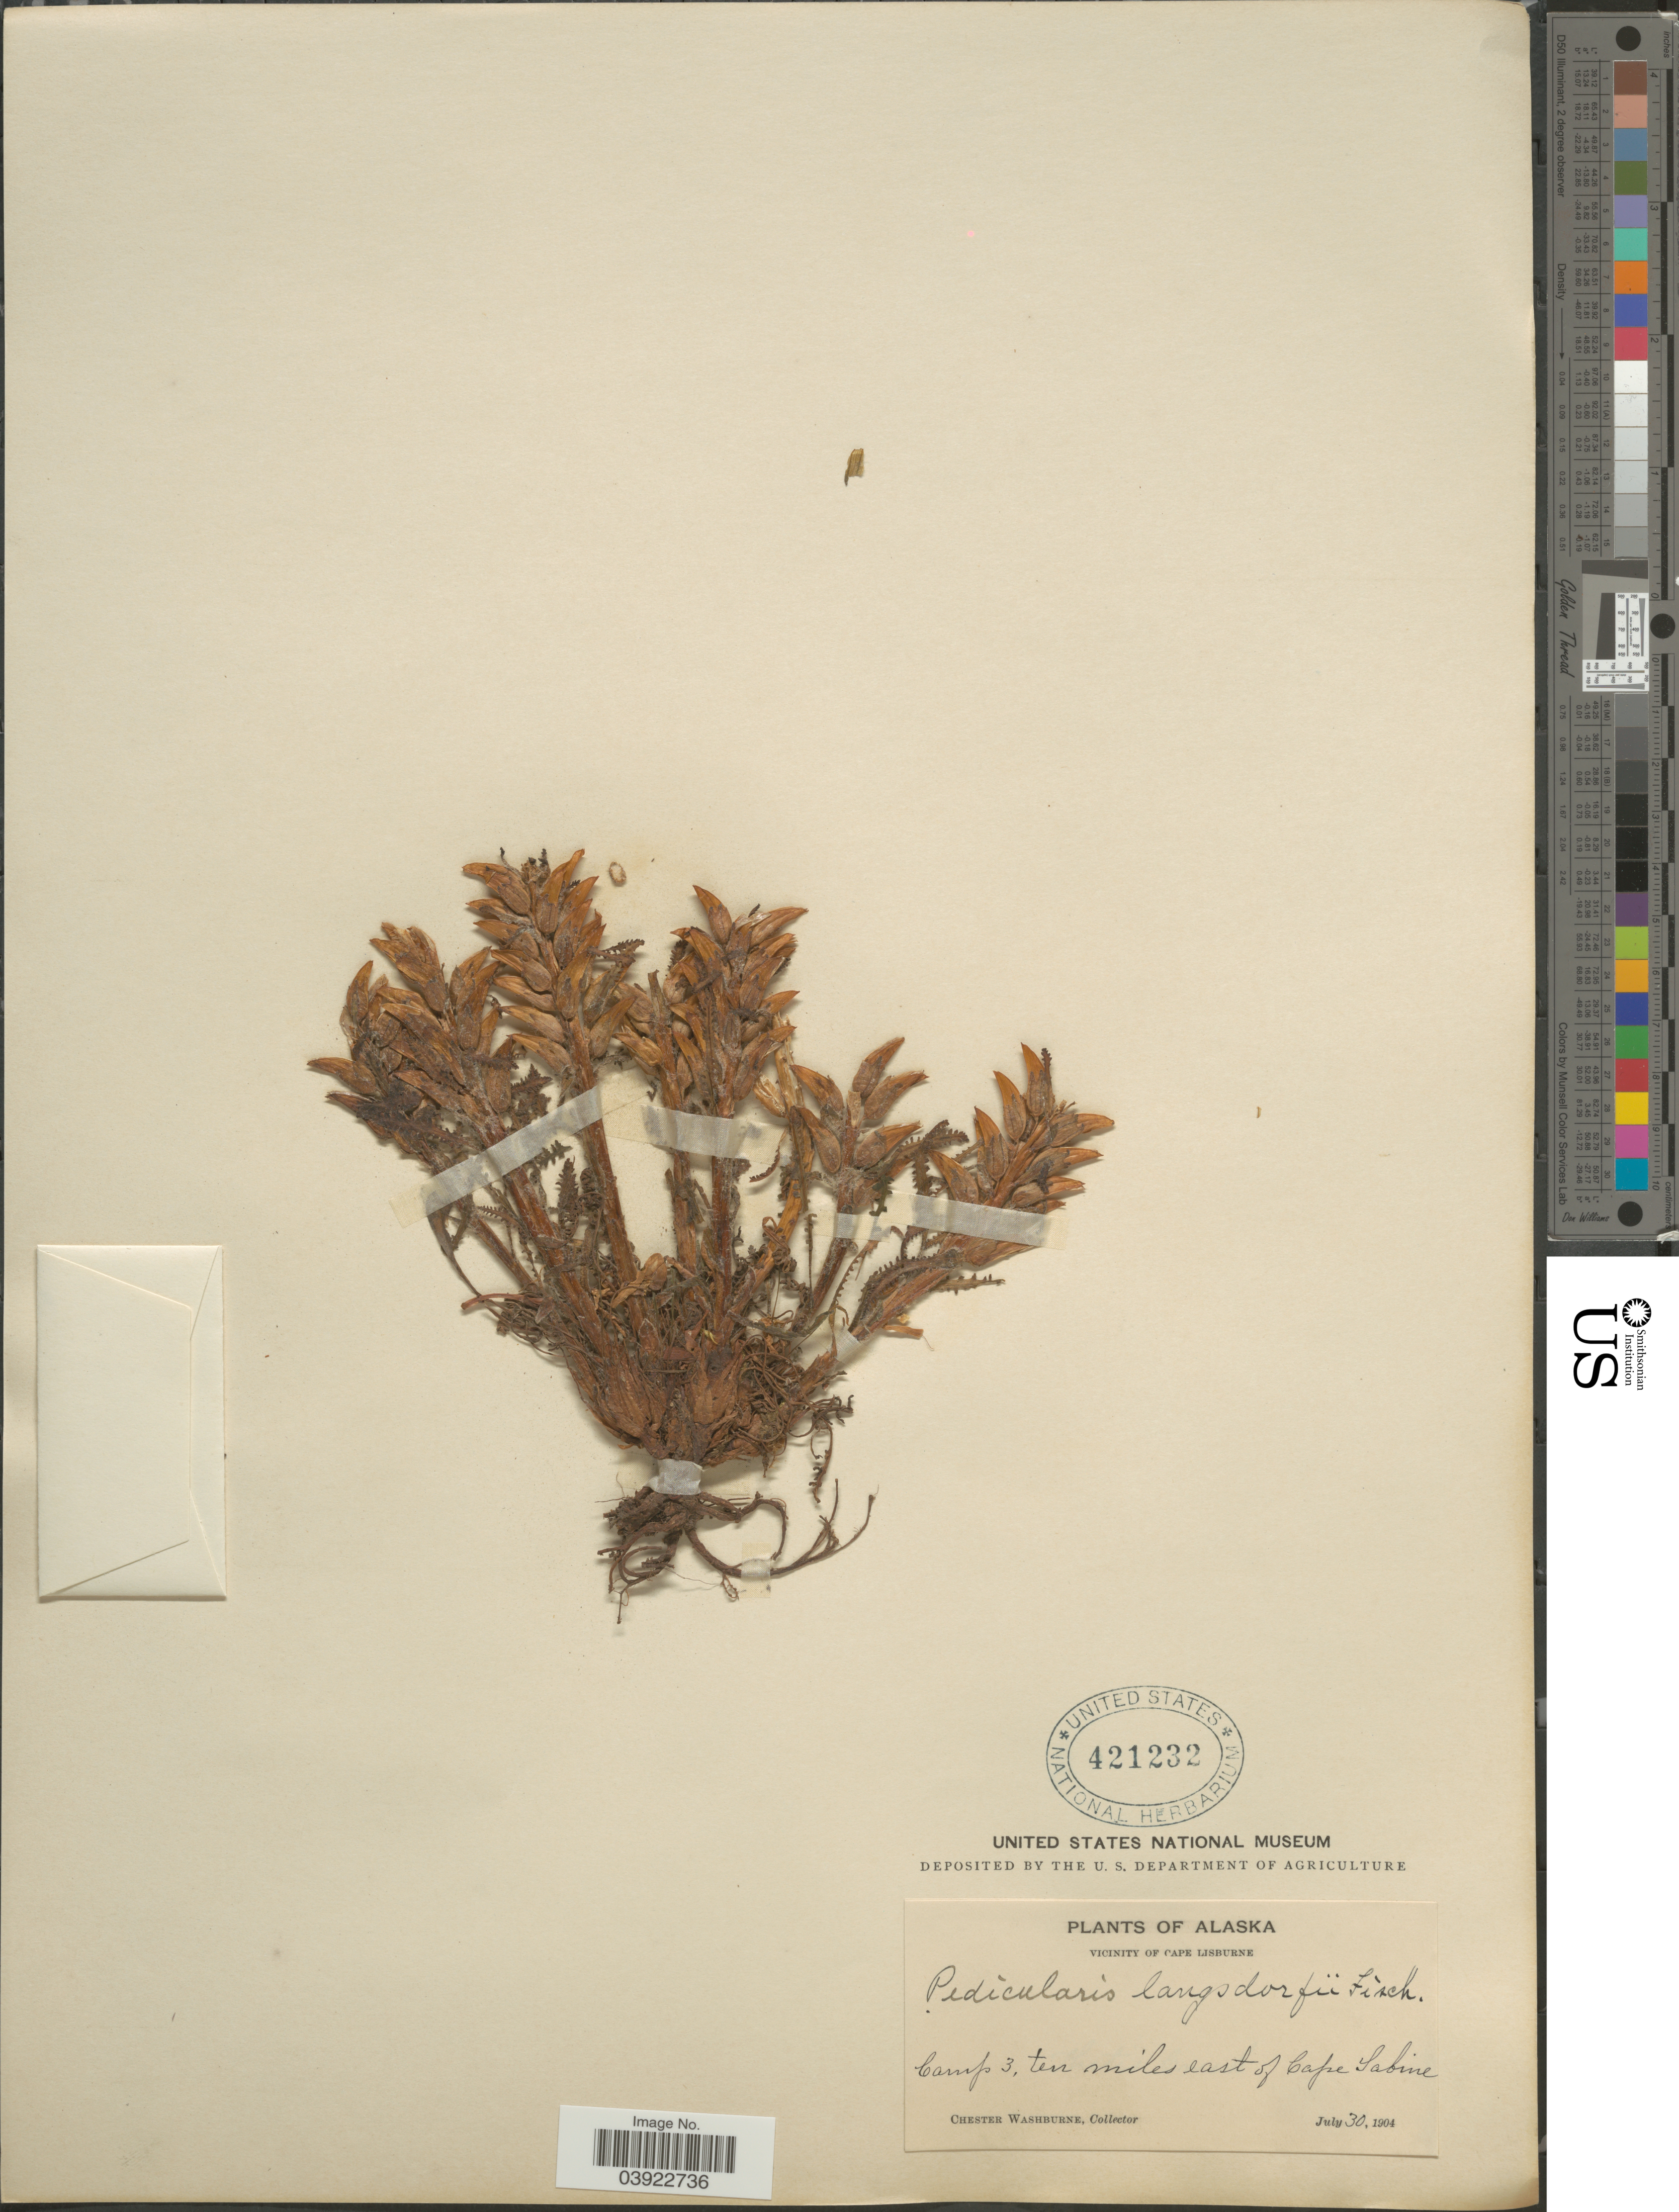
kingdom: Plantae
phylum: Tracheophyta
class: Magnoliopsida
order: Lamiales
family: Orobanchaceae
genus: Pedicularis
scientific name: Pedicularis langsdorffii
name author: Fisch. ex Steven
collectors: C. Washburne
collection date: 1904-07-30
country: United States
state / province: Alaska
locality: Vicinity of Cape Lisburne. Camp 3, ten miles east of Cape Sabine.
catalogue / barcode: US 421232